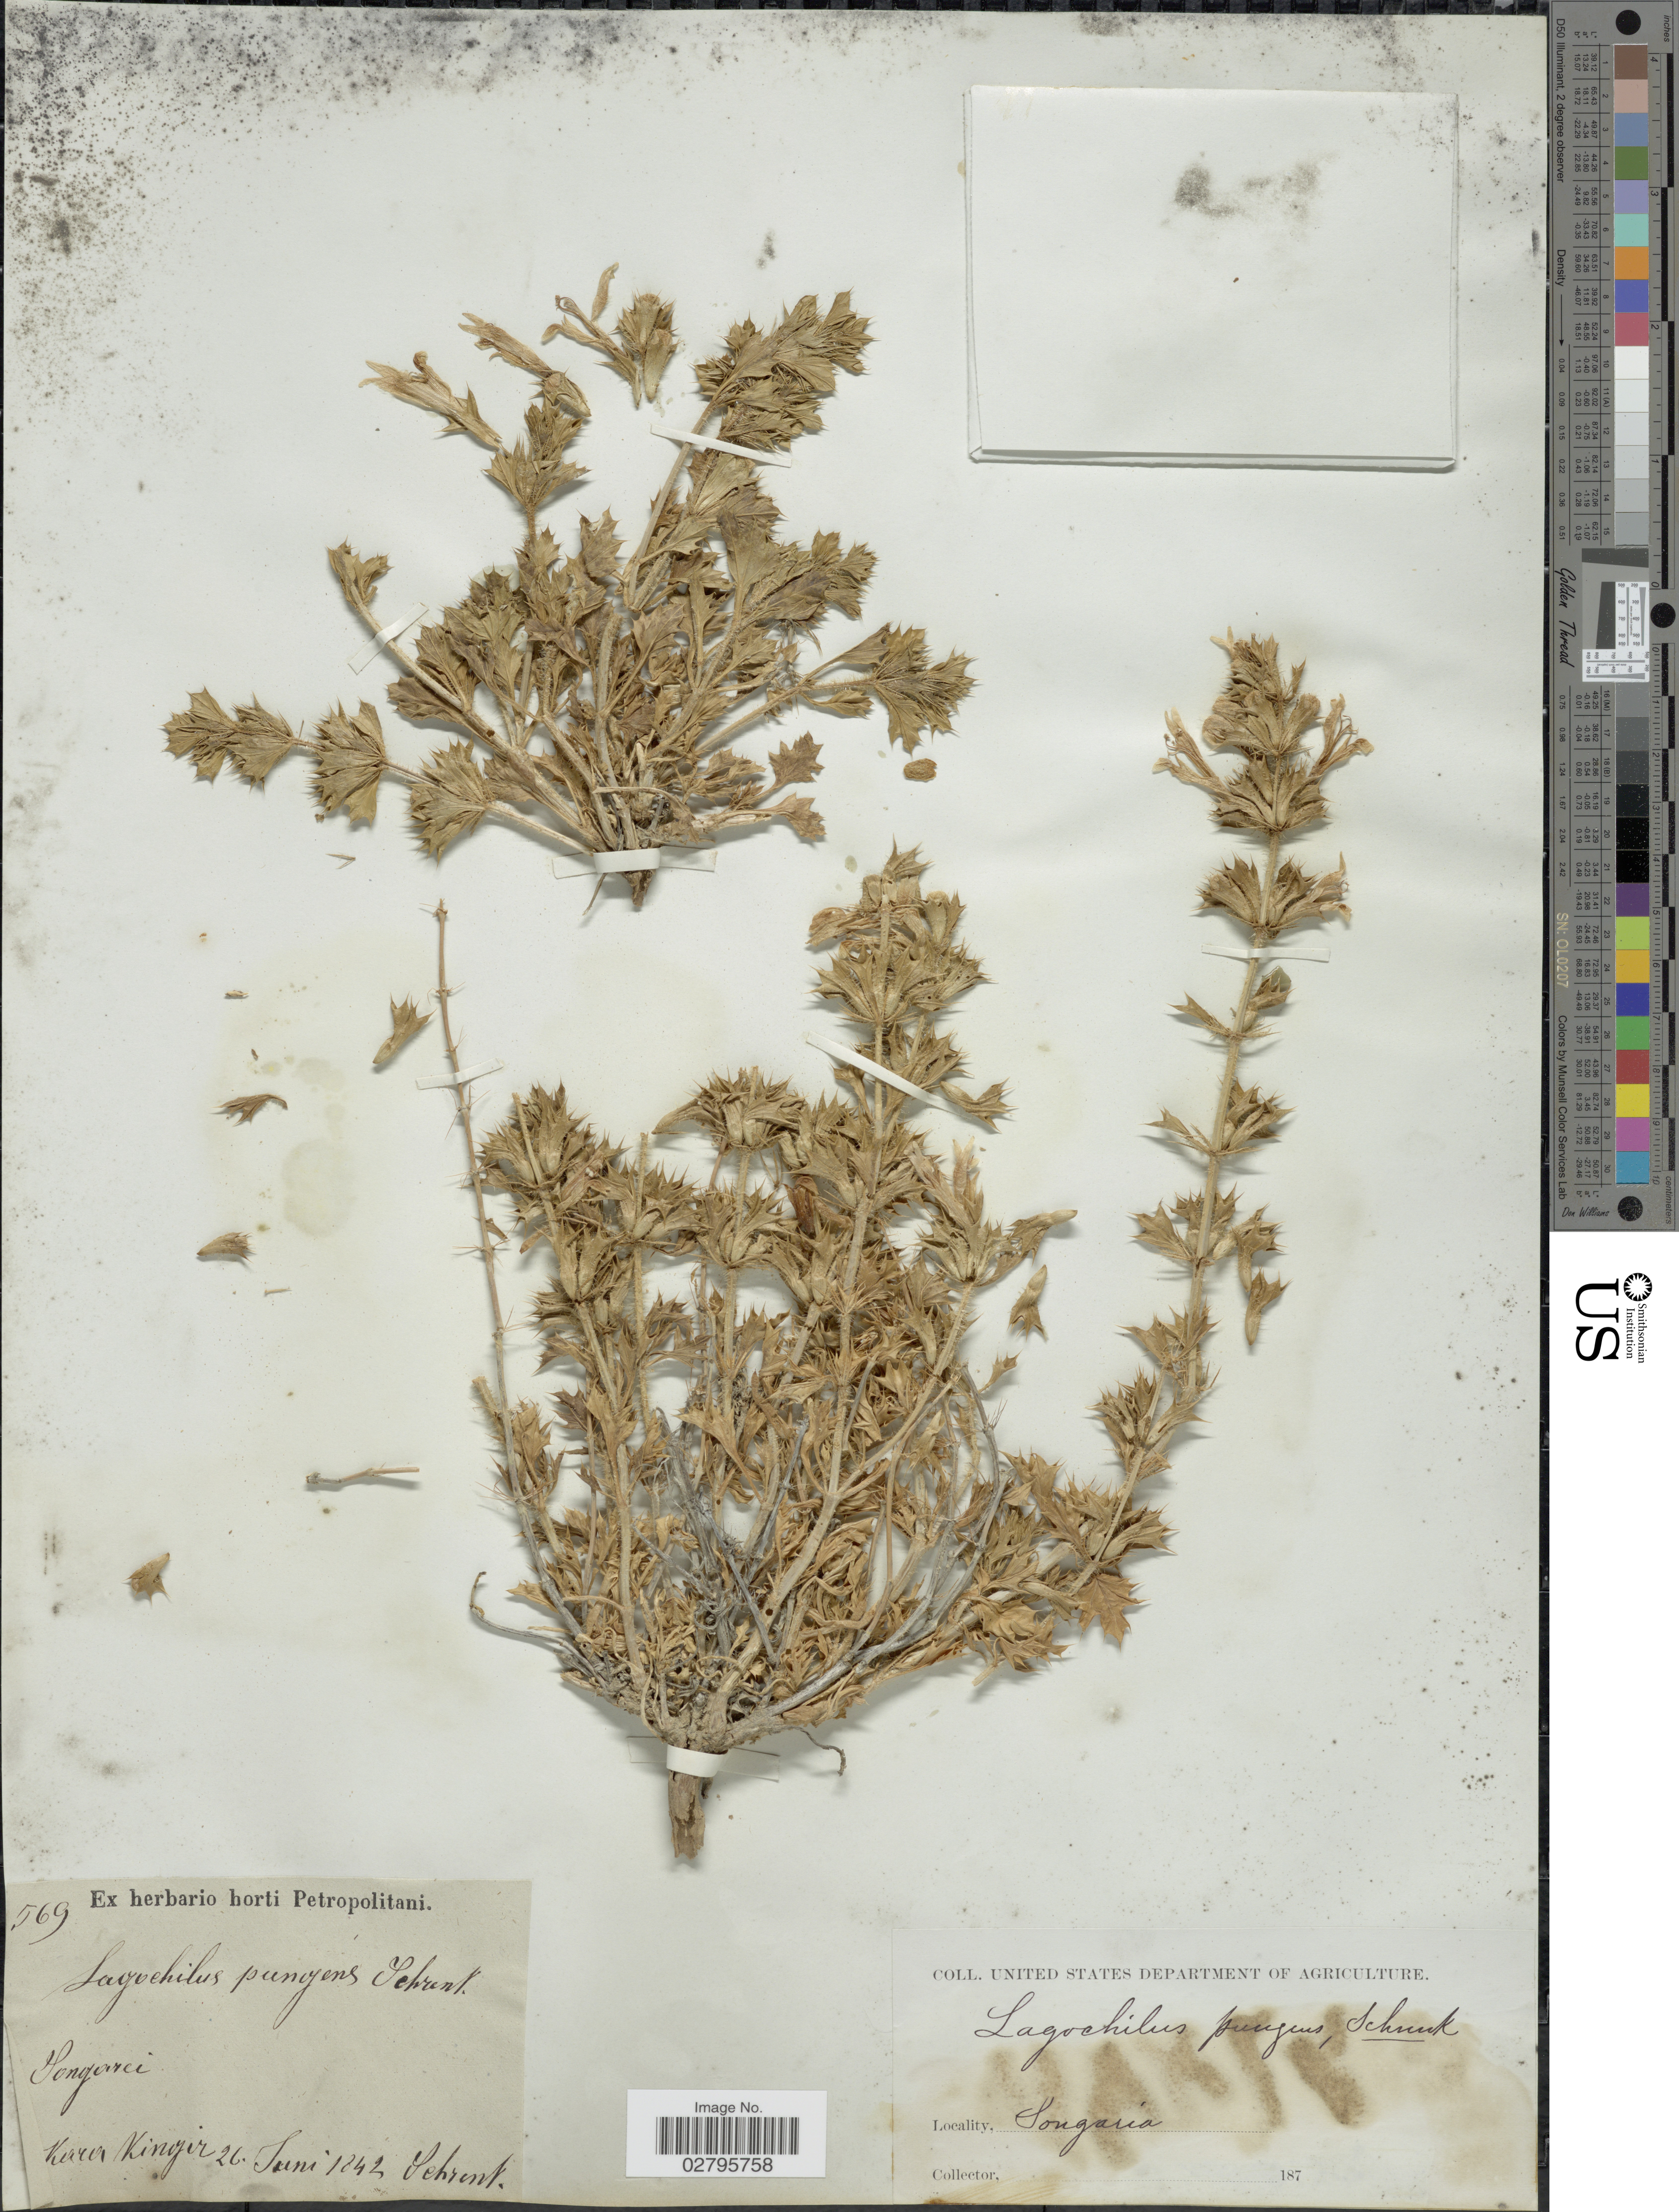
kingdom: Plantae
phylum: Tracheophyta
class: Magnoliopsida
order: Lamiales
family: Lamiaceae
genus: Lagochilus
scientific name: Lagochilus pungens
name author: Schrenk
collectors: A.G. Schrenk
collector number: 569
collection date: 1842-06-26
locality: Songaria, Karo Kinojir [interpreted]